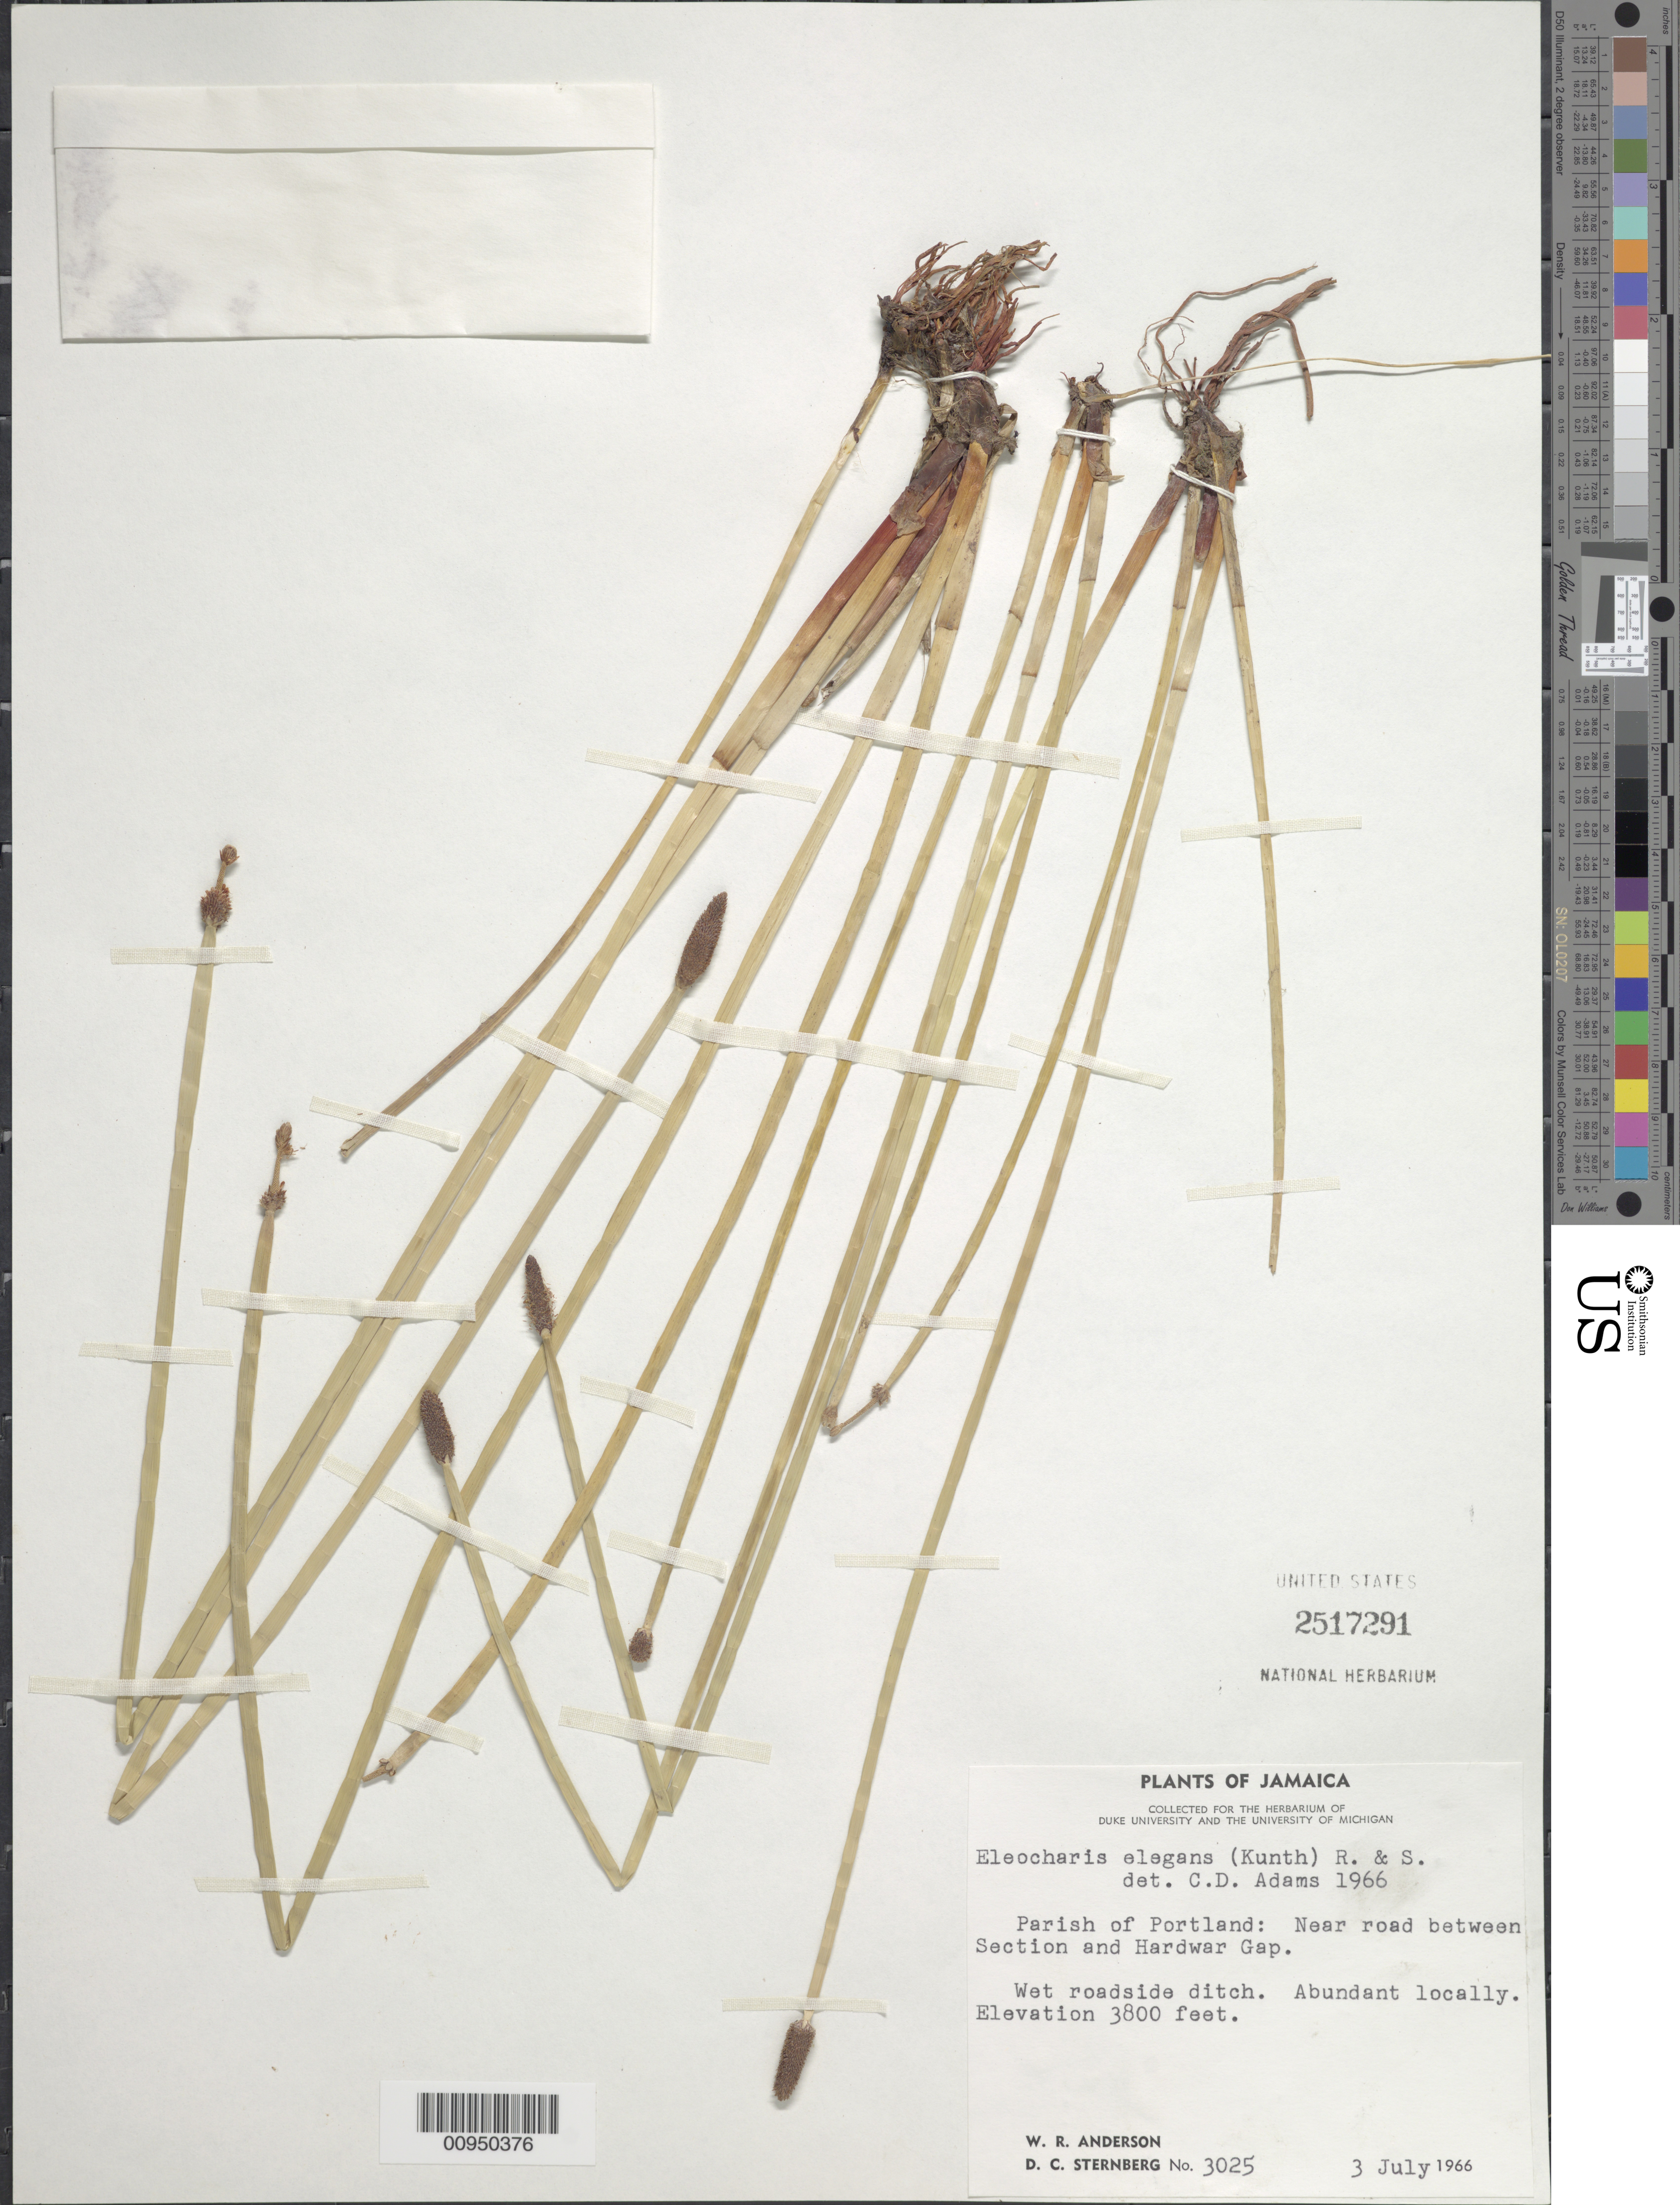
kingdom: Plantae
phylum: Tracheophyta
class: Liliopsida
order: Poales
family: Cyperaceae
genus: Eleocharis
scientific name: Eleocharis elegans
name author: (Kunth) Roem. & Schult.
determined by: Adams, C. D.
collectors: W. R. Anderson & D. Sternberg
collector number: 3025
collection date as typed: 03 Jul 1966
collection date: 1966-07-03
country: Jamaica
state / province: Portland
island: Jamaica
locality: Near road between Section and Hardware Gap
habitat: Wet roadside ditch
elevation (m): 1158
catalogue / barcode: US 2517291